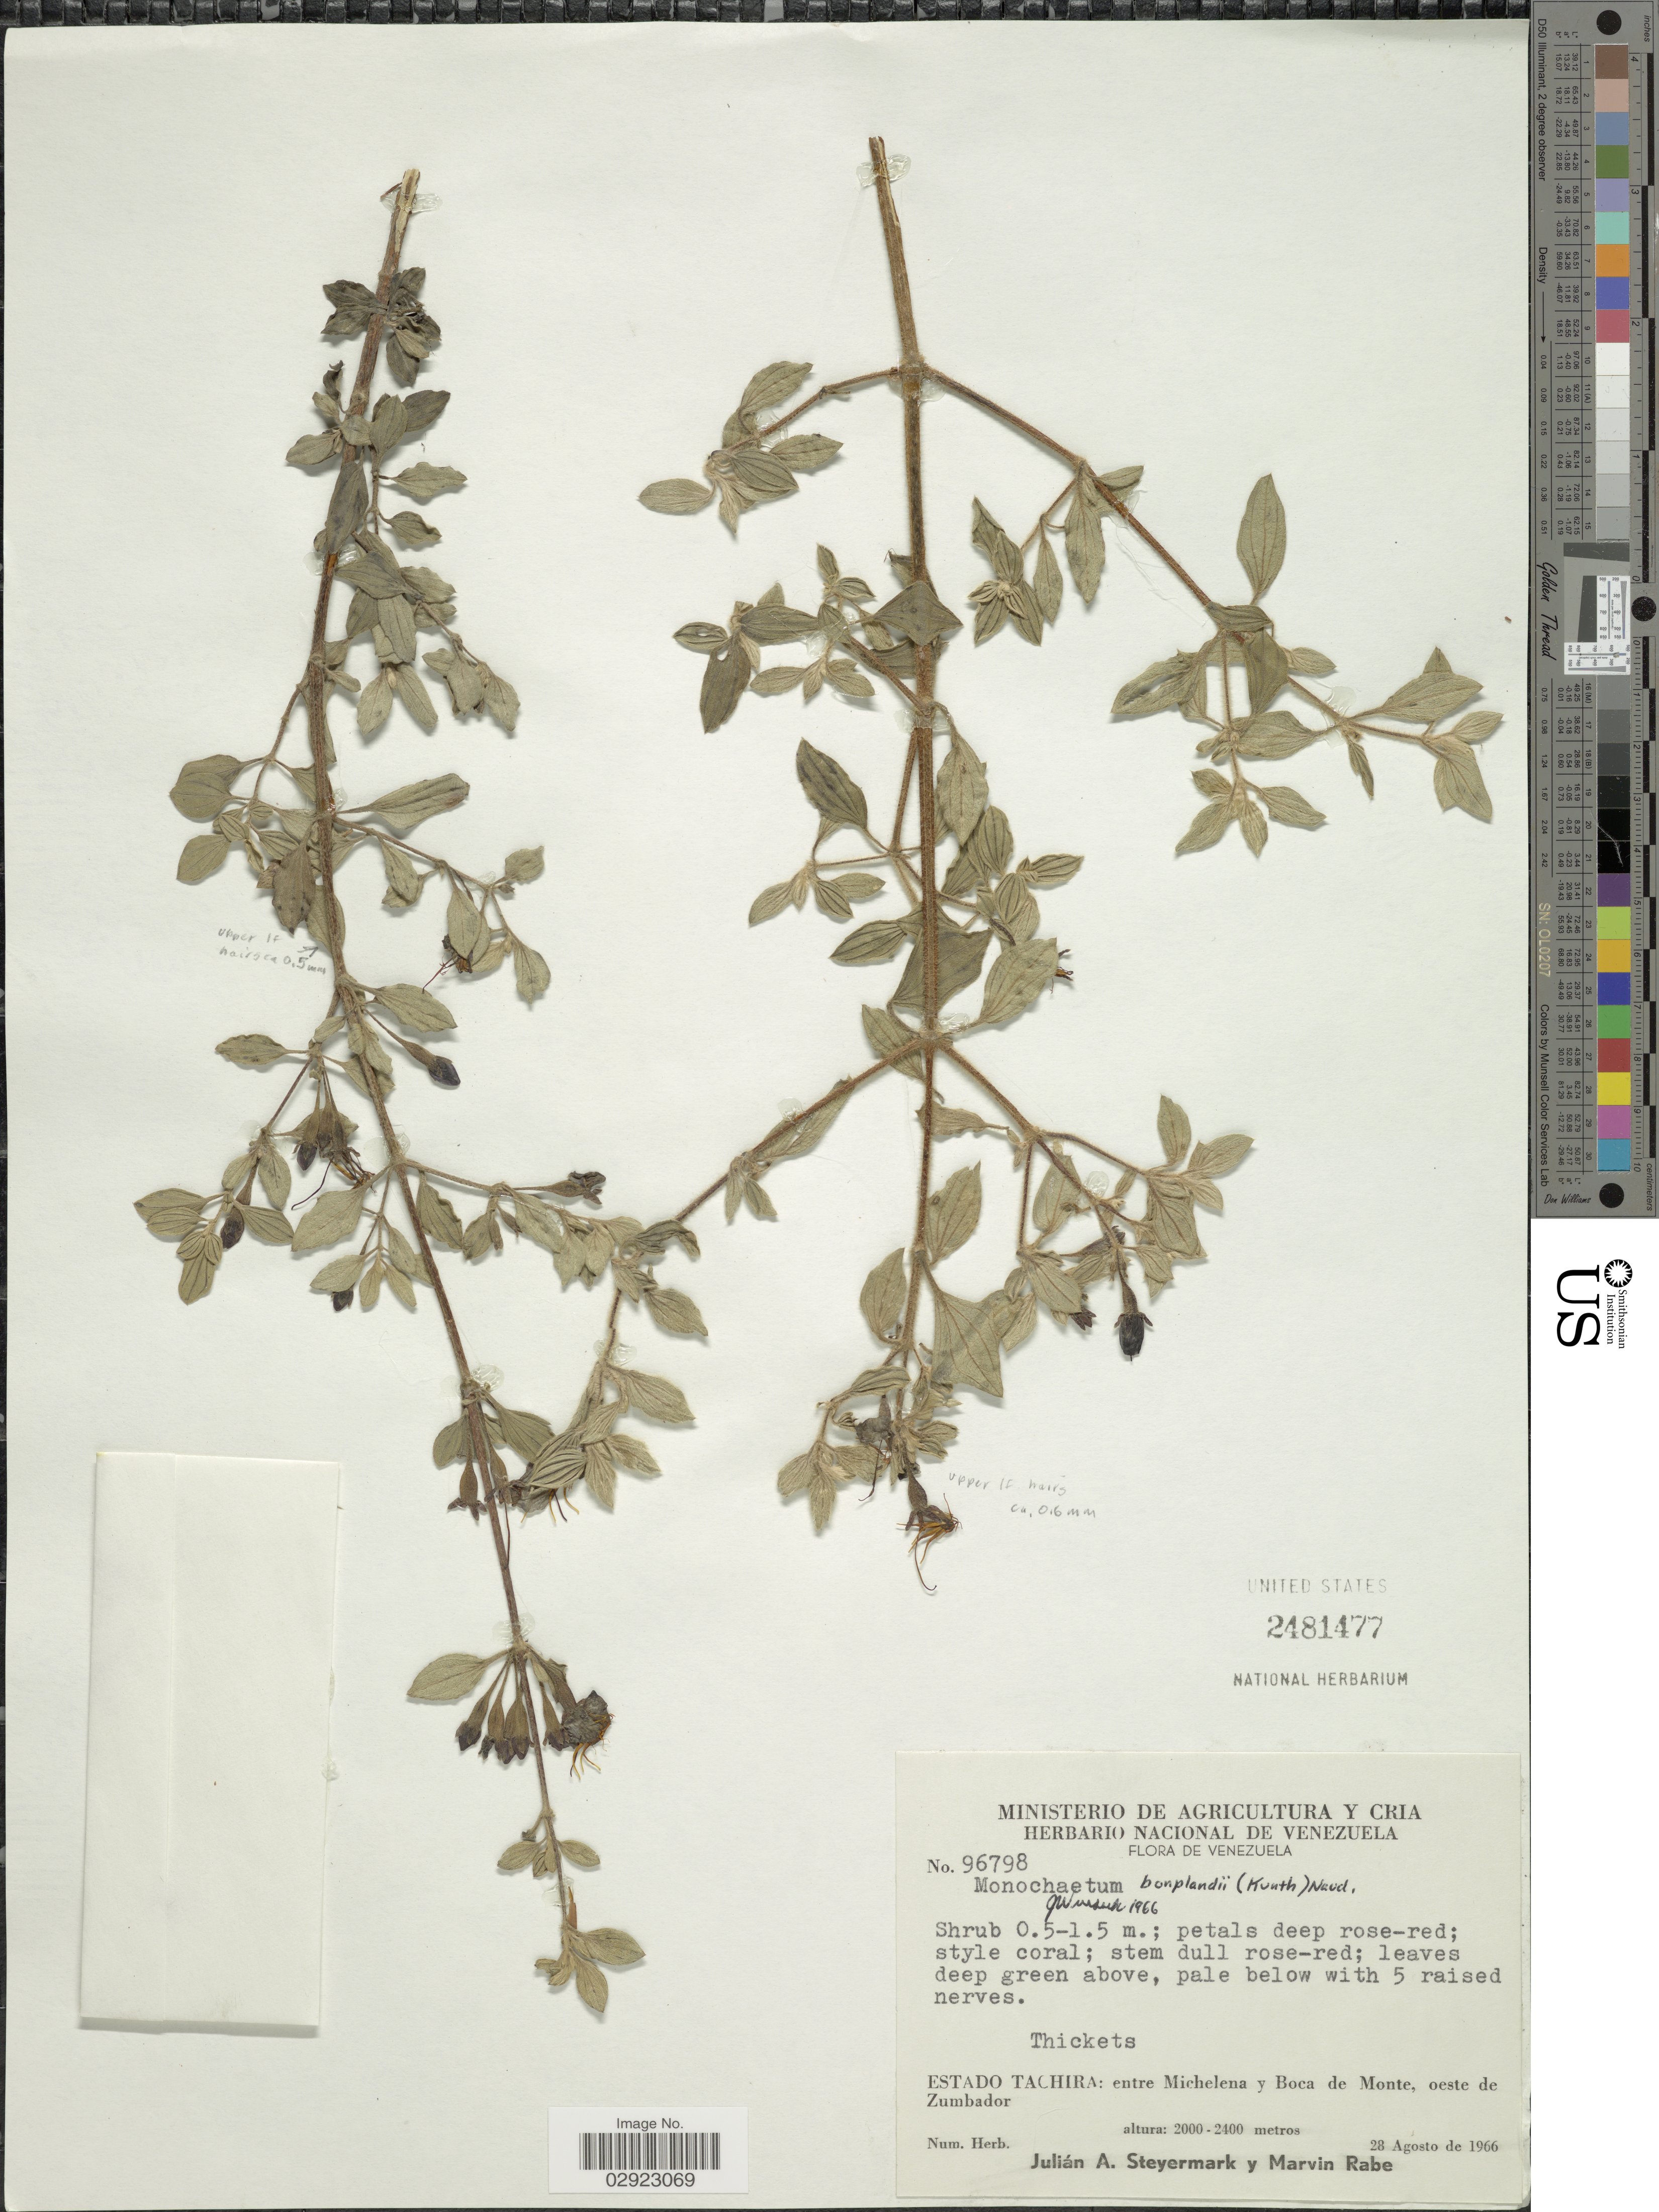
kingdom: Plantae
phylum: Tracheophyta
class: Magnoliopsida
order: Myrtales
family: Melastomataceae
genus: Monochaetum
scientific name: Monochaetum bonplandii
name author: (Kunth) Naudin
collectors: J. Steyermark & M. Rabe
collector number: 96798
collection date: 1966-08-28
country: Venezuela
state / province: Tachira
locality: Estado Tachira: entre Michelena y Boca de Monte, oeste de Zumbador.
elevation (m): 2000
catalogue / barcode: US 2481477